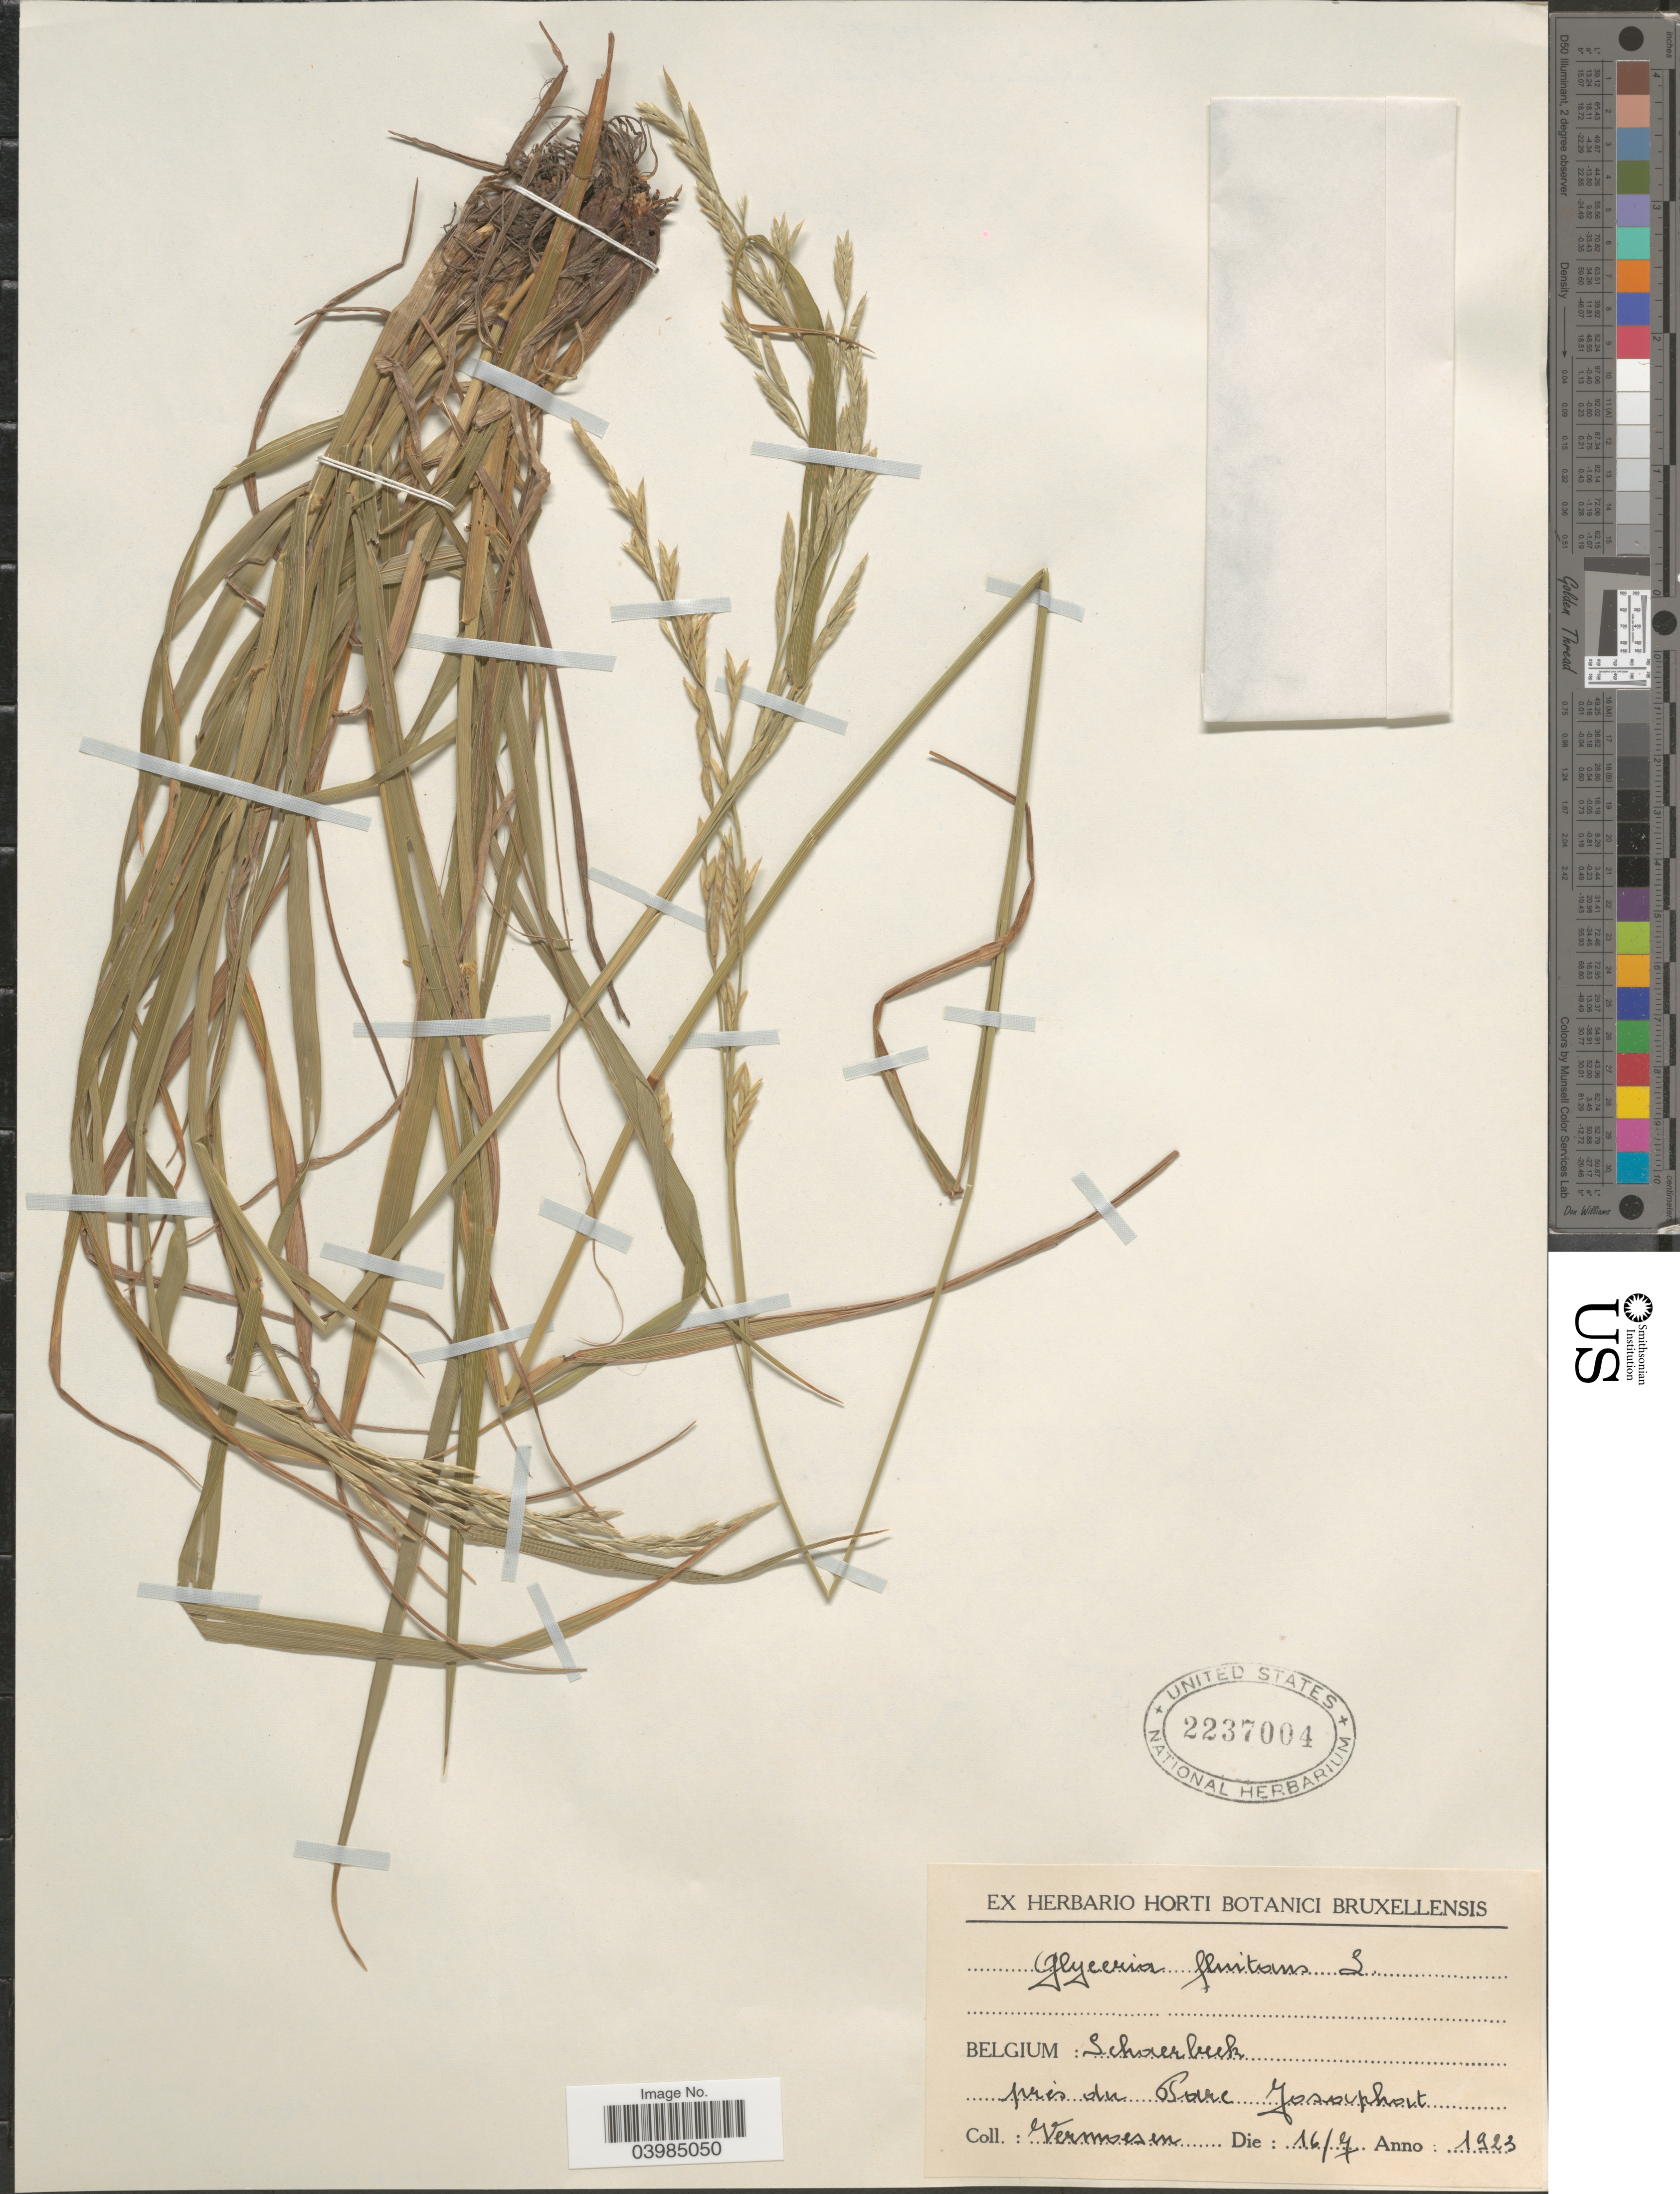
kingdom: Plantae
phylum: Tracheophyta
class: Liliopsida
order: Poales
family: Poaceae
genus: Glyceria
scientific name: Glyceria fluitans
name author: (L.) R. Br.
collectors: -- Vermoesen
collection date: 1923-07-16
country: Belgium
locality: Schaerbeek prés du Parc Josaphat.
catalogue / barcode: US 2237004